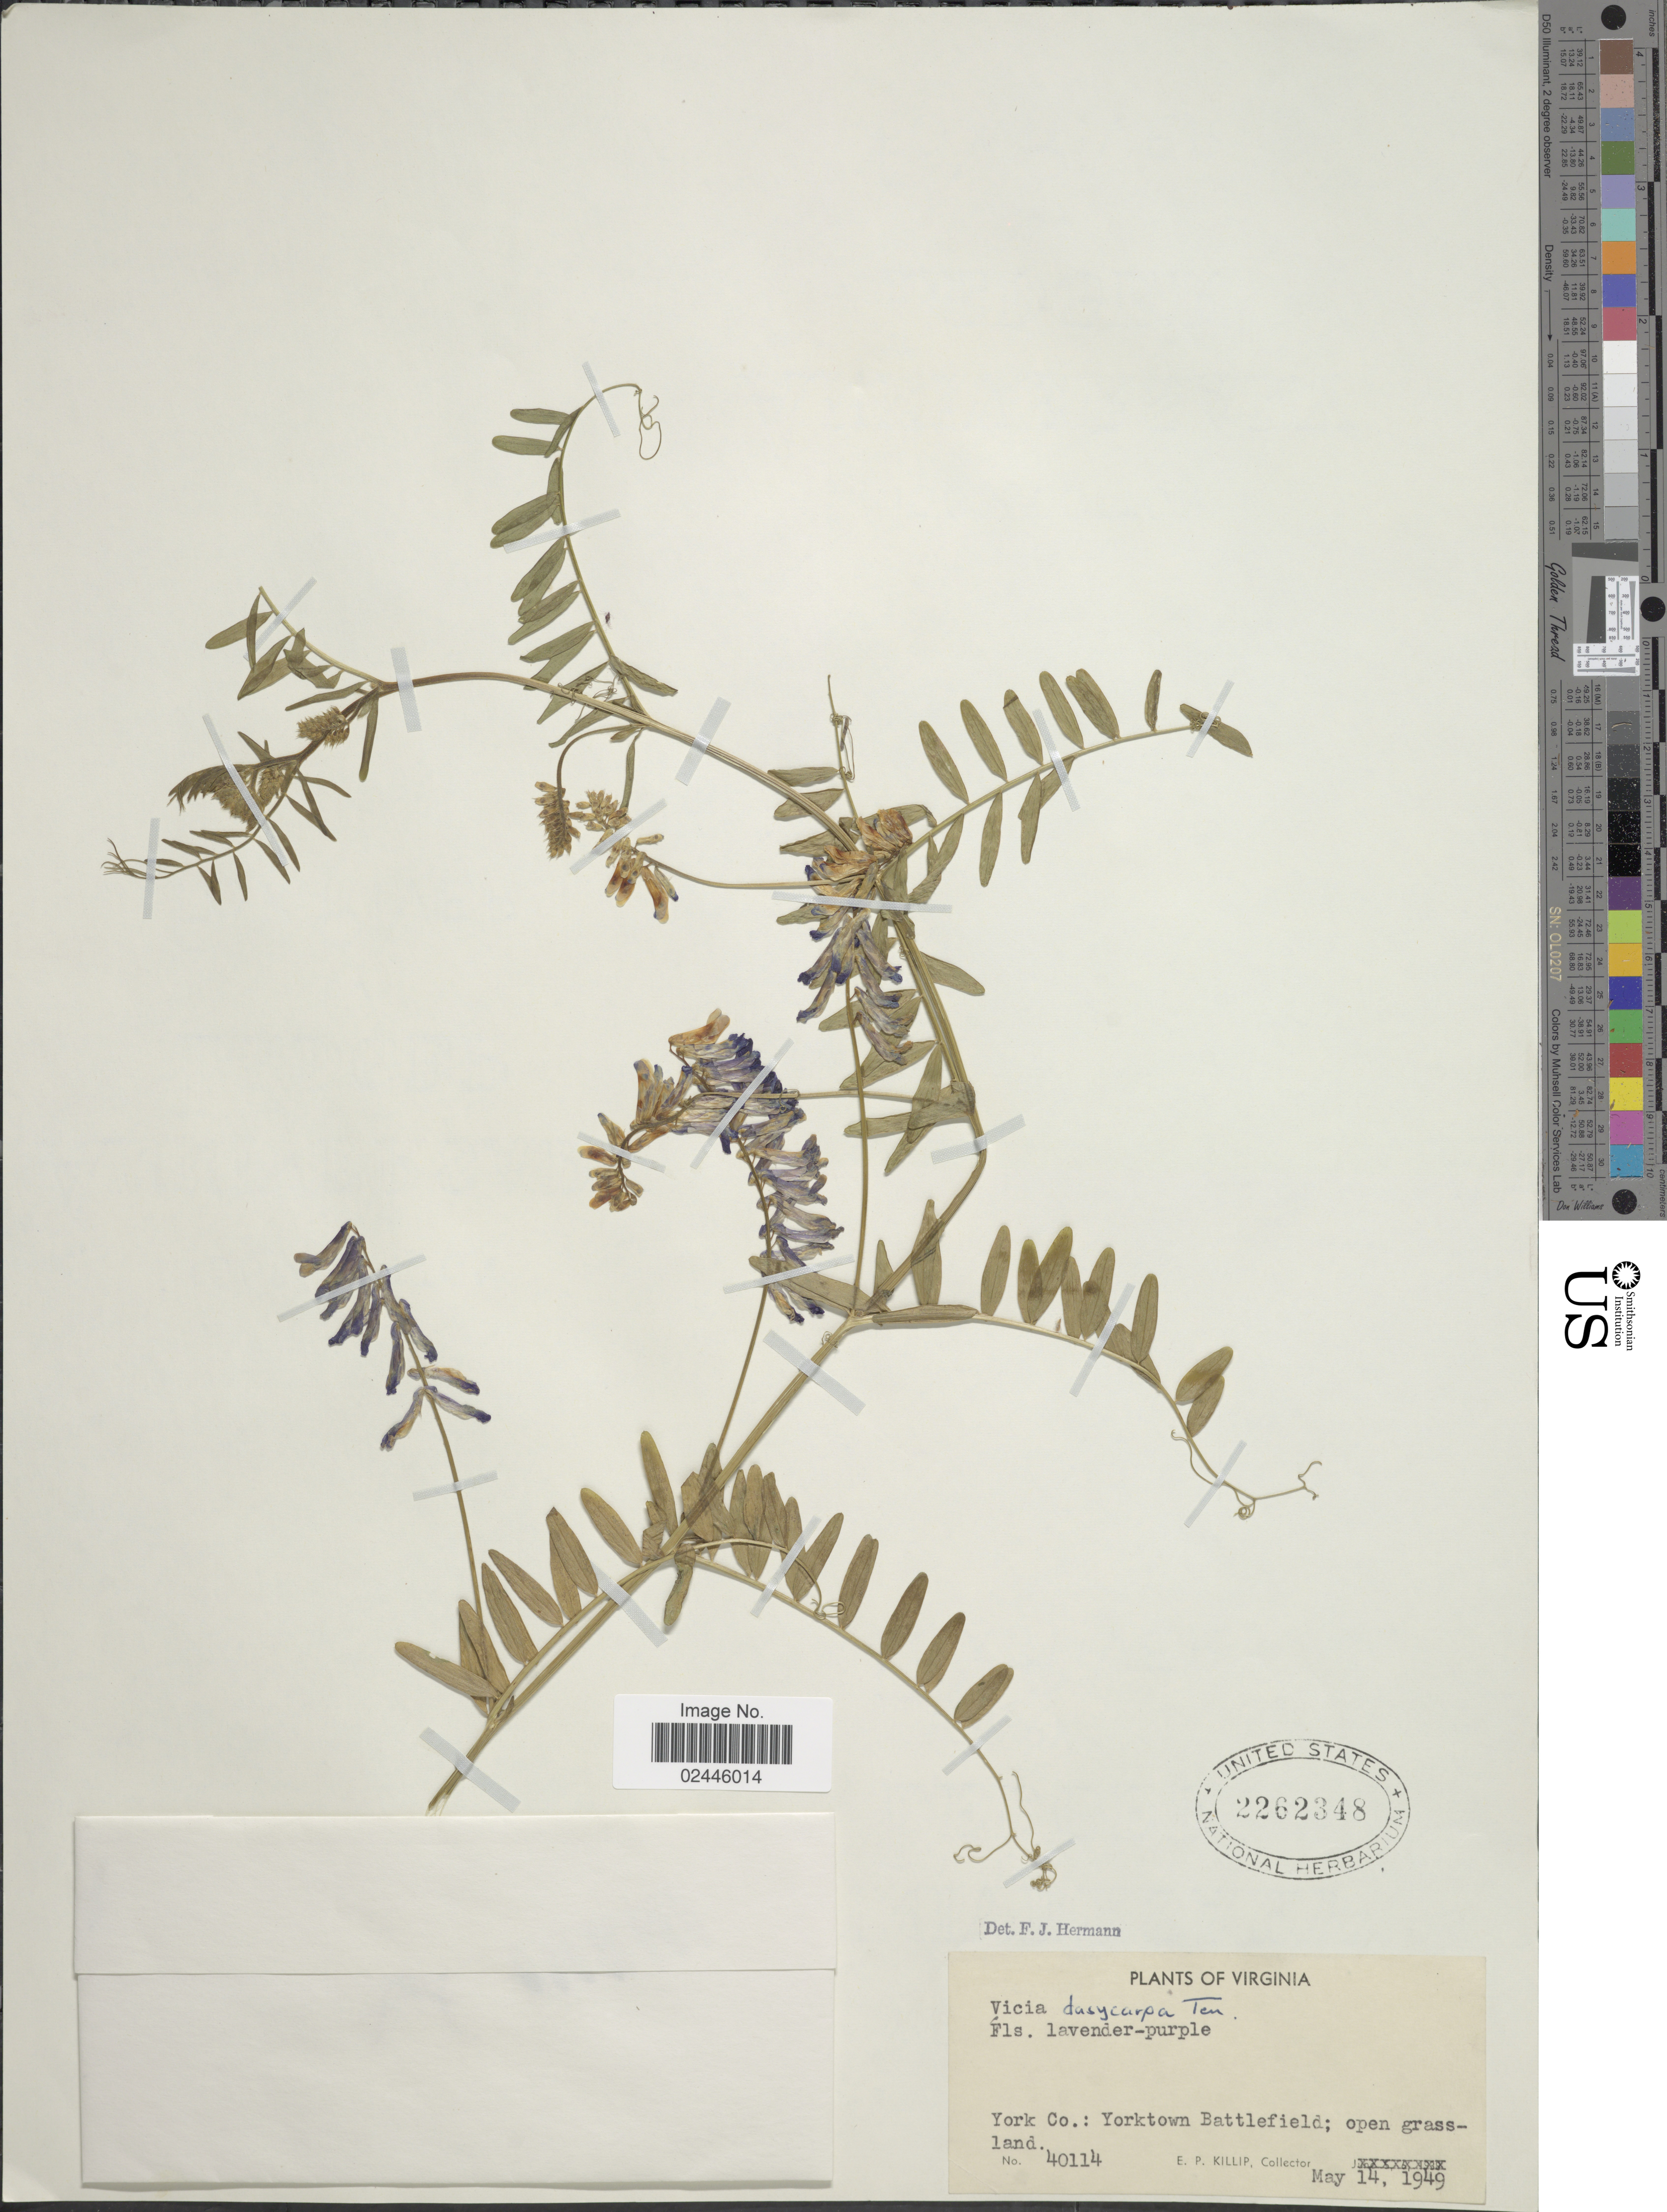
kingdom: Plantae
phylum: Tracheophyta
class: Magnoliopsida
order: Fabales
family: Fabaceae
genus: Vicia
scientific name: Vicia dasycarpa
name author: Ten.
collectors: E. P. Killip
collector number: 40114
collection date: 1949-05-14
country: United States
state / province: Virginia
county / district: York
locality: York Co.: Yorktown Battlefield; open grassy-land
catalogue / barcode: US 2262348